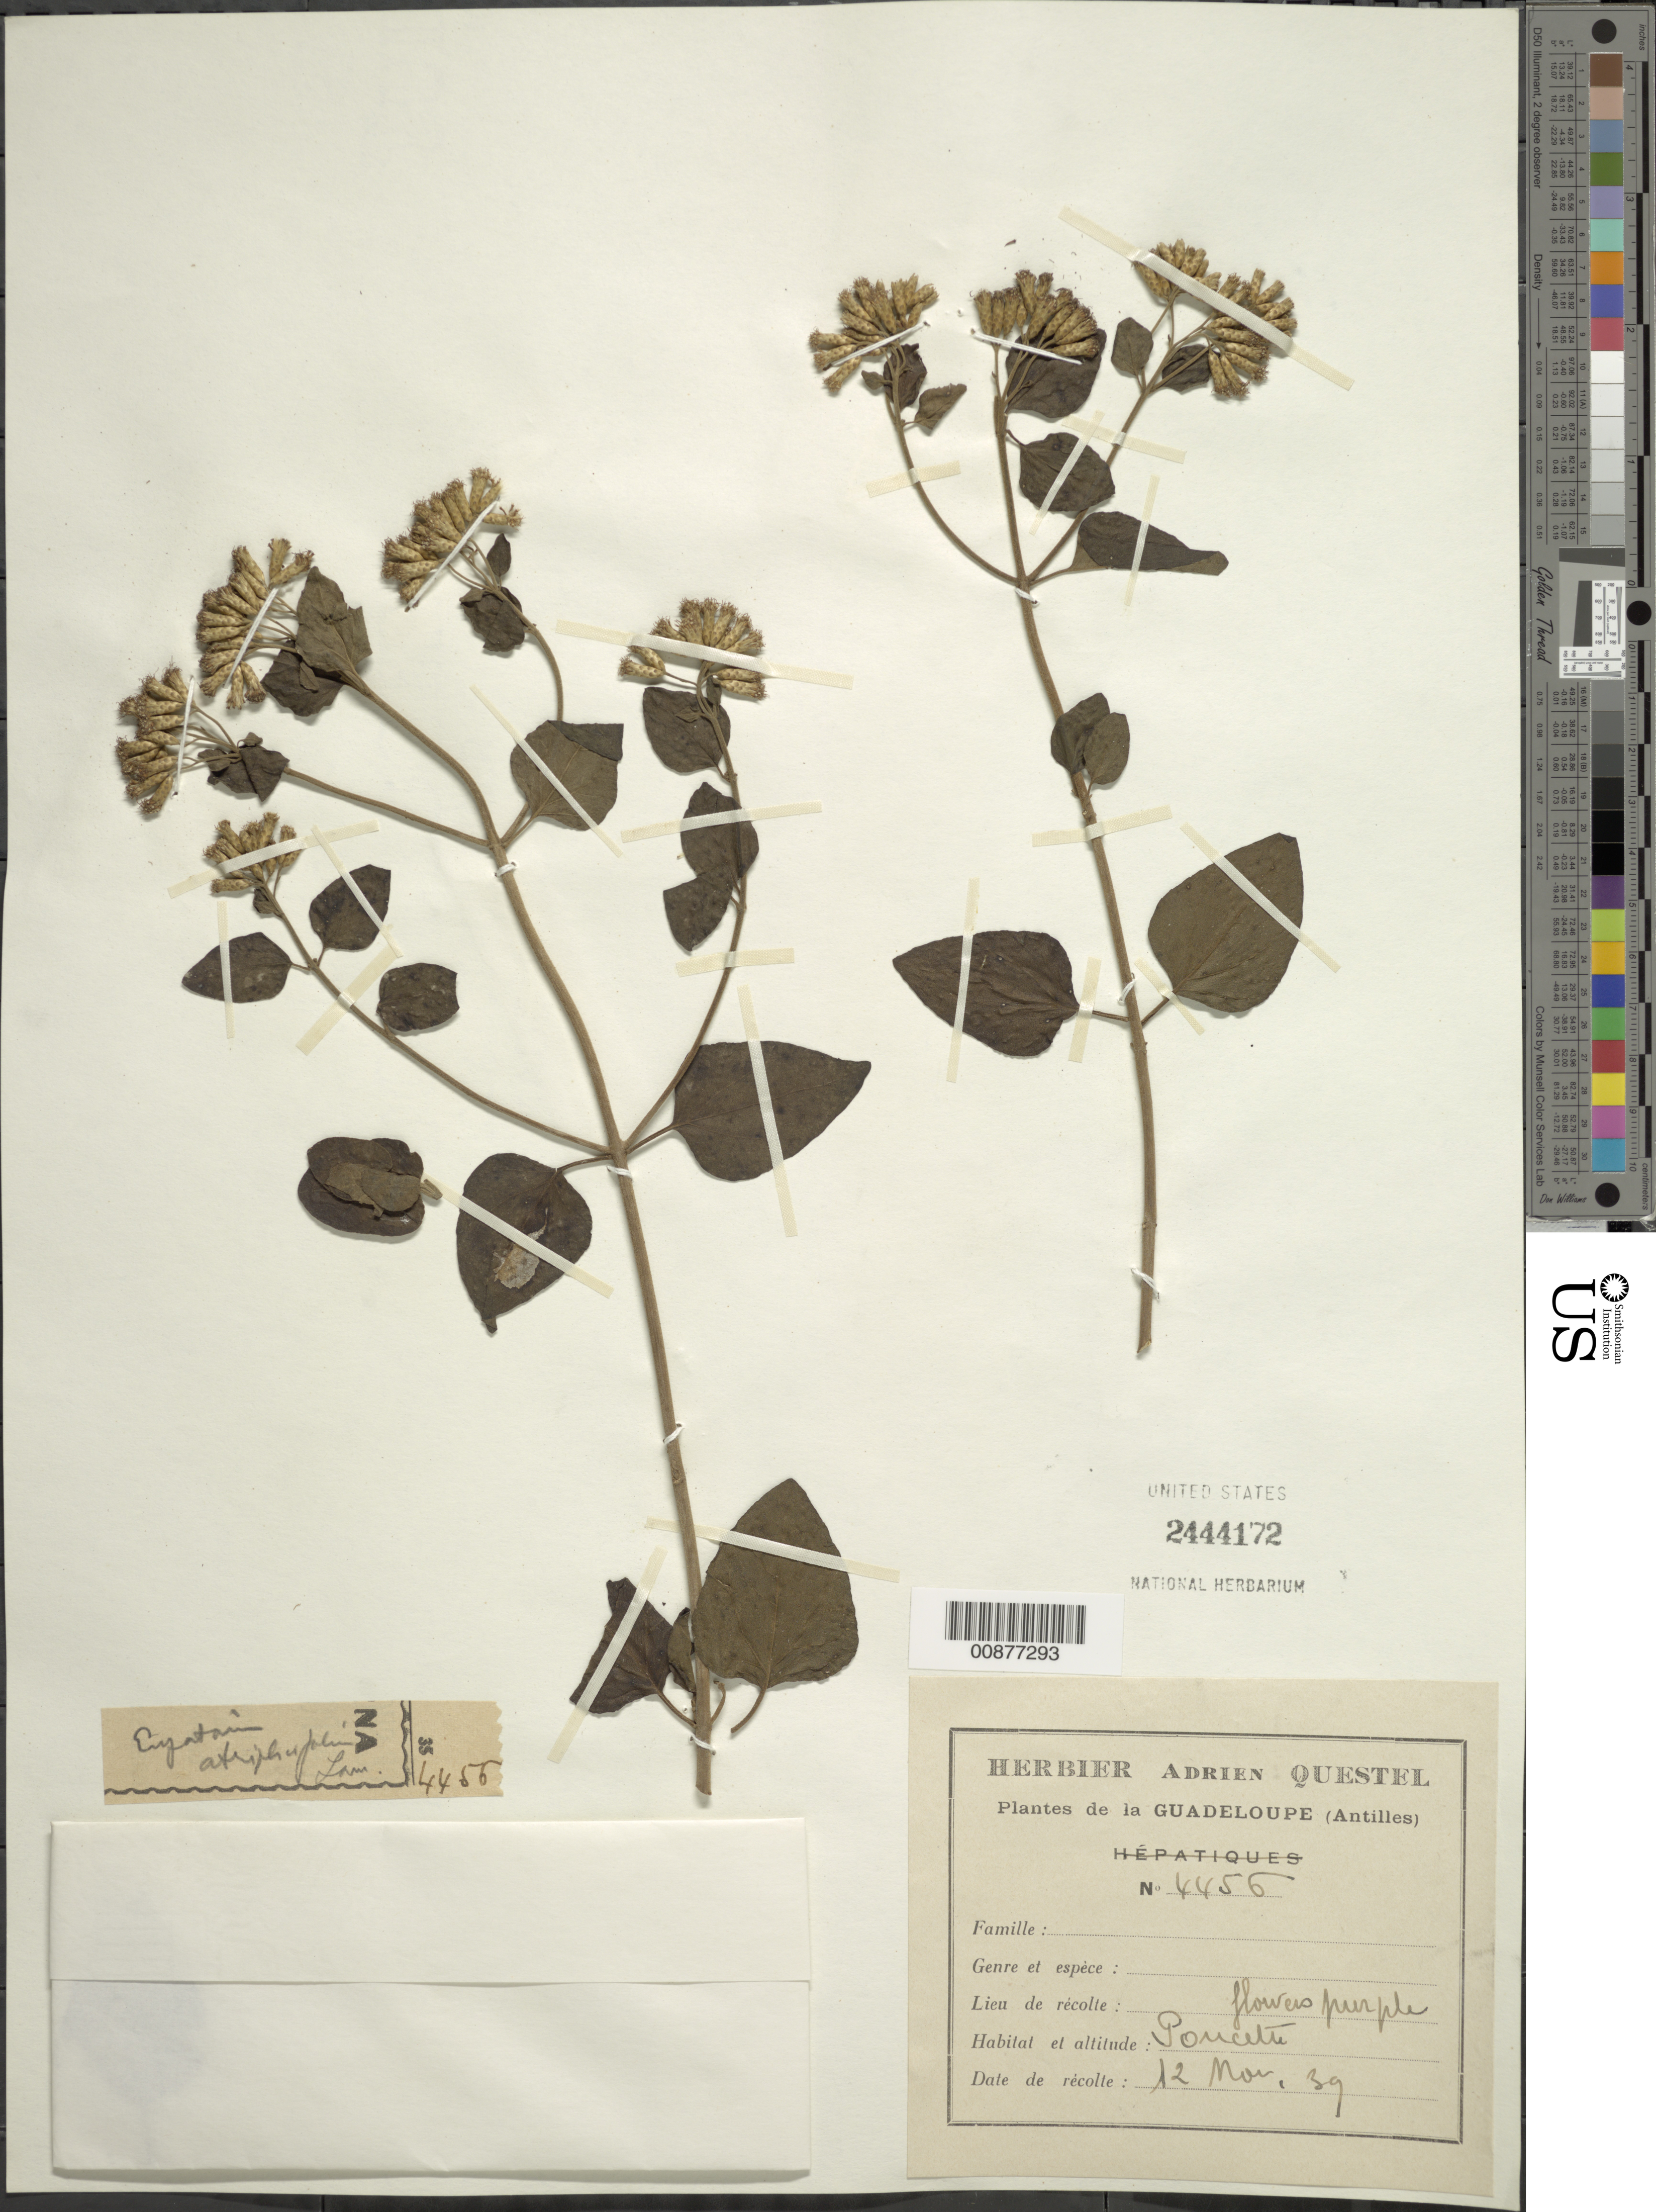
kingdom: Plantae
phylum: Tracheophyta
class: Magnoliopsida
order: Asterales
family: Asteraceae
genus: Chromolaena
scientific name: Chromolaena integrifolia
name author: (Lam.) R.M. King & H. Rob.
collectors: A. Questel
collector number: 4456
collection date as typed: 12 May 1939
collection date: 1939-05-12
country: Guadeloupe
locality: Poncetre (sp?)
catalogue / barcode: US 2444172